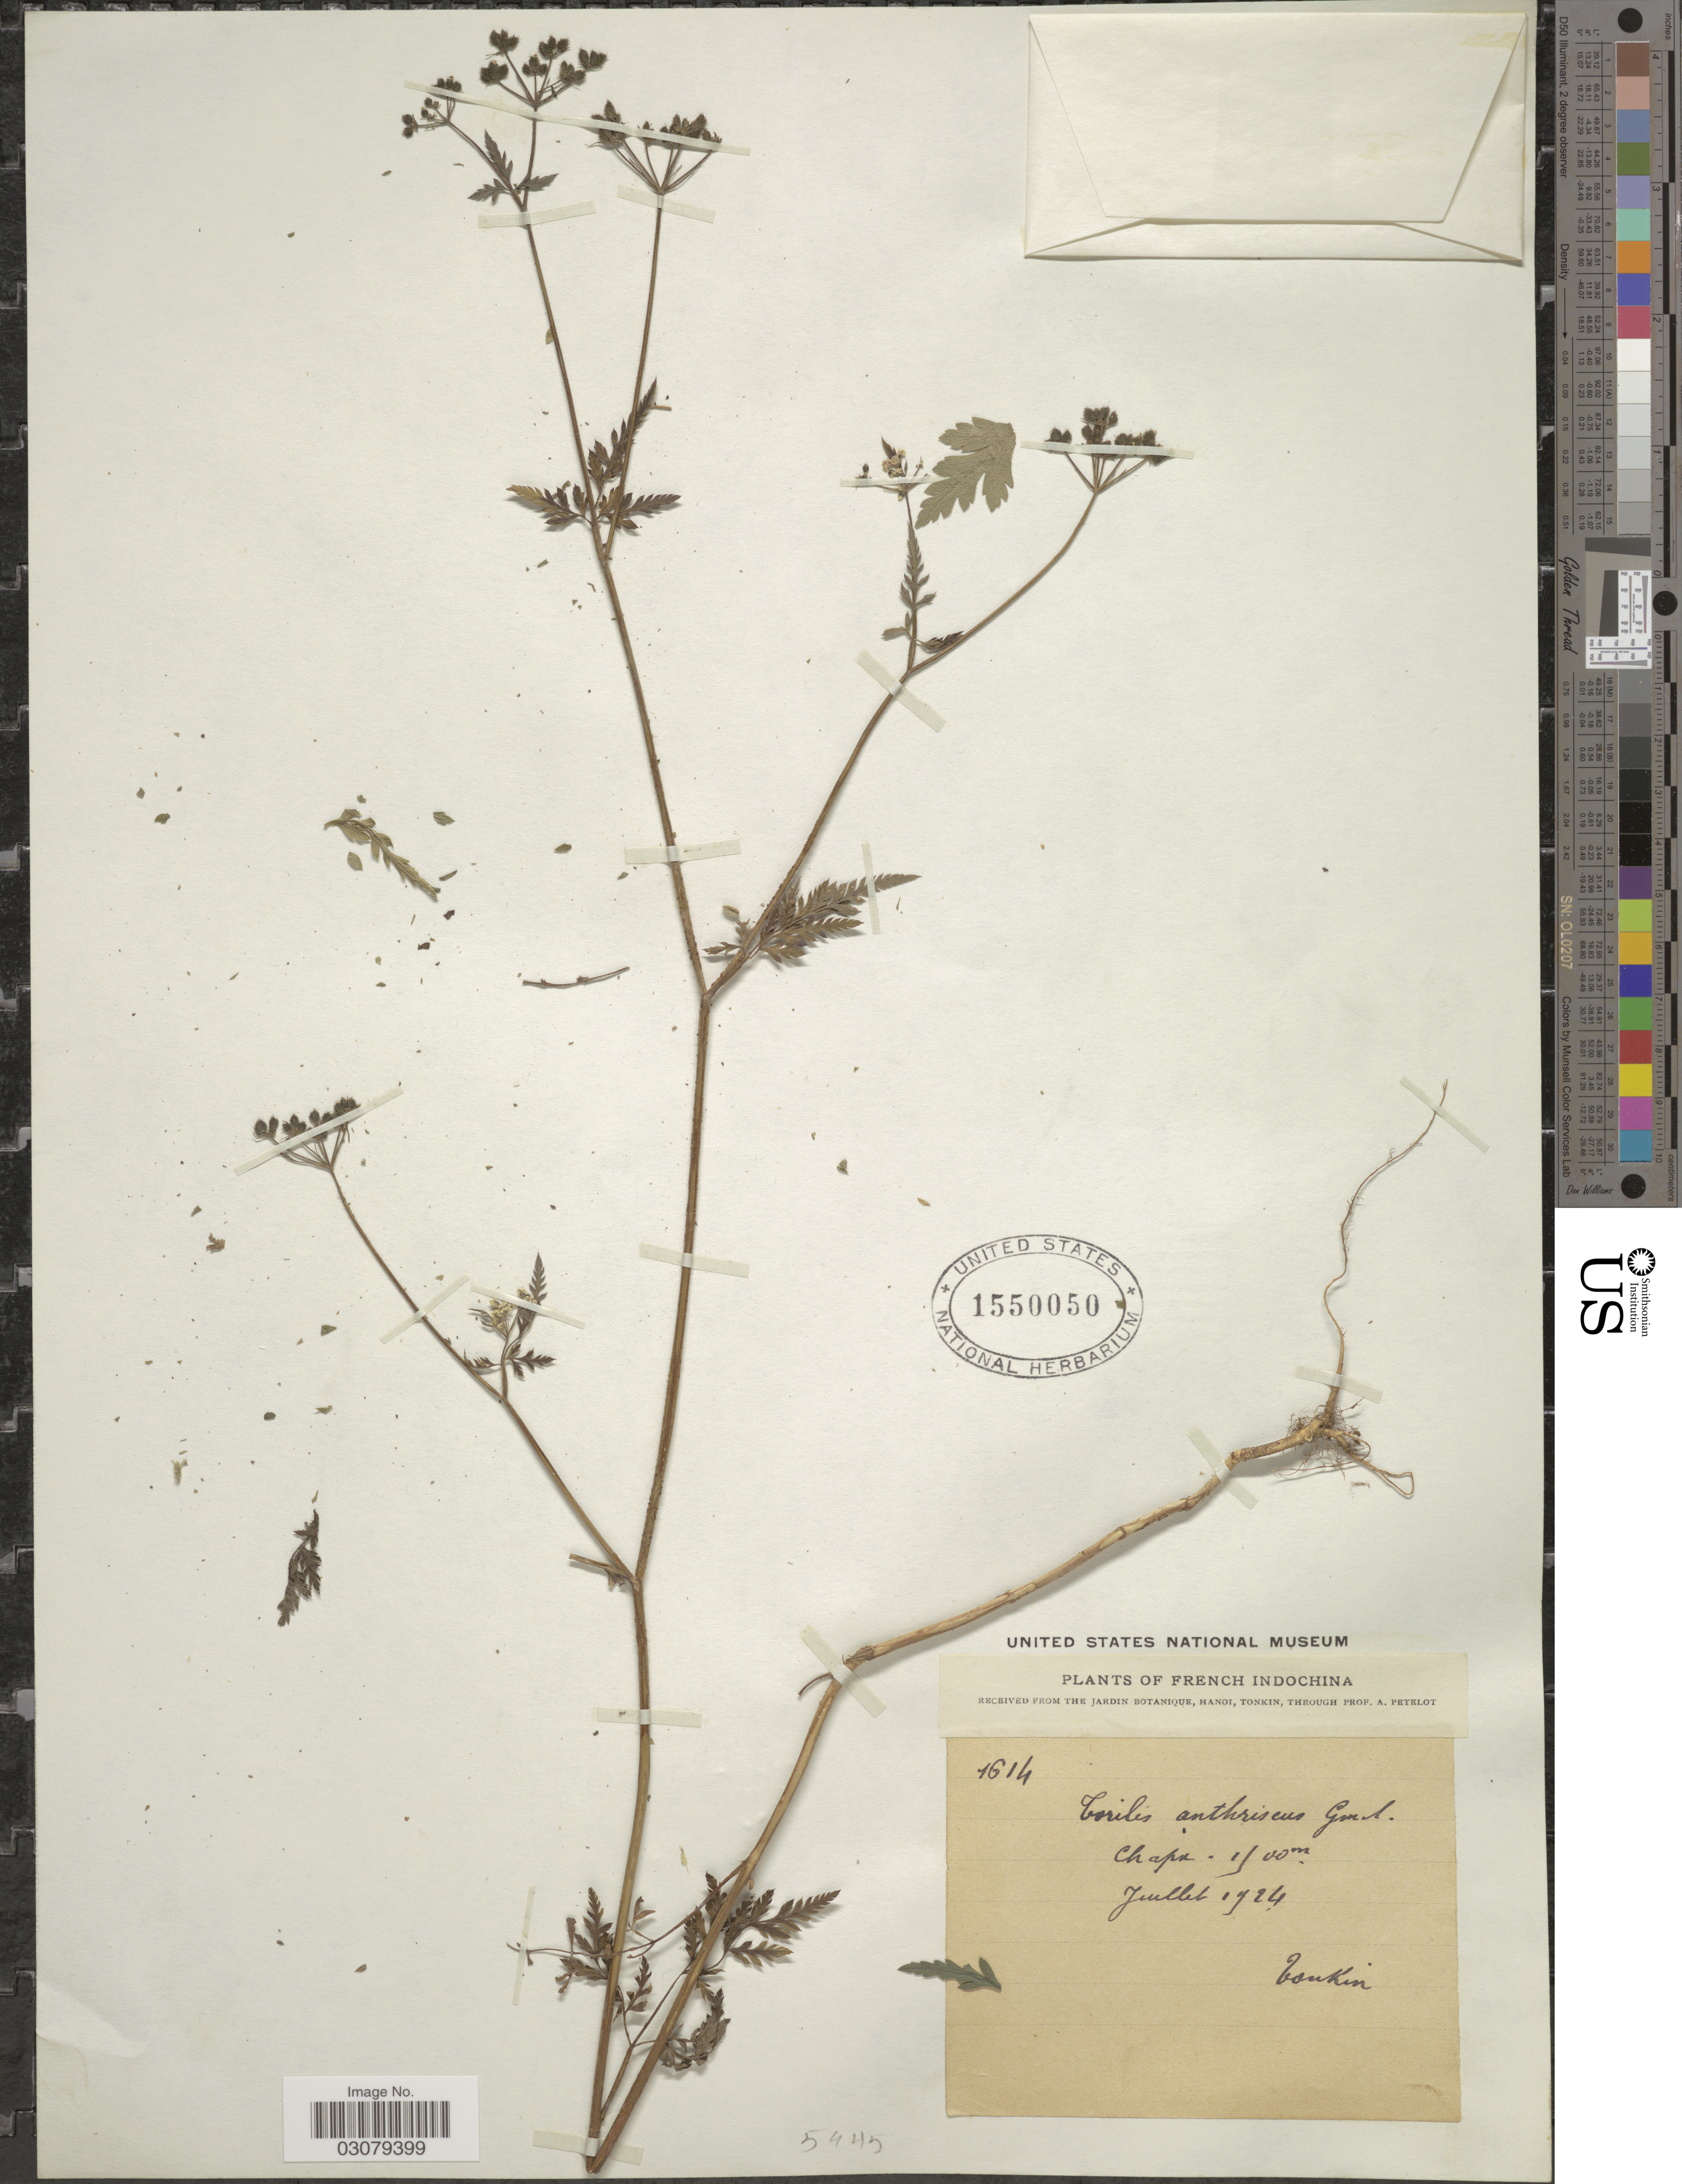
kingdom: Plantae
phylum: Tracheophyta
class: Magnoliopsida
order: Apiales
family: Apiaceae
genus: Torilis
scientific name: Torilis japonica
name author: (Houtt.) DC.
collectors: A. Petelot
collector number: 1614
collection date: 1924-07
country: Vietnam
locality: Chapa. French Indochina.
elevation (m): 1500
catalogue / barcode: US 1550050